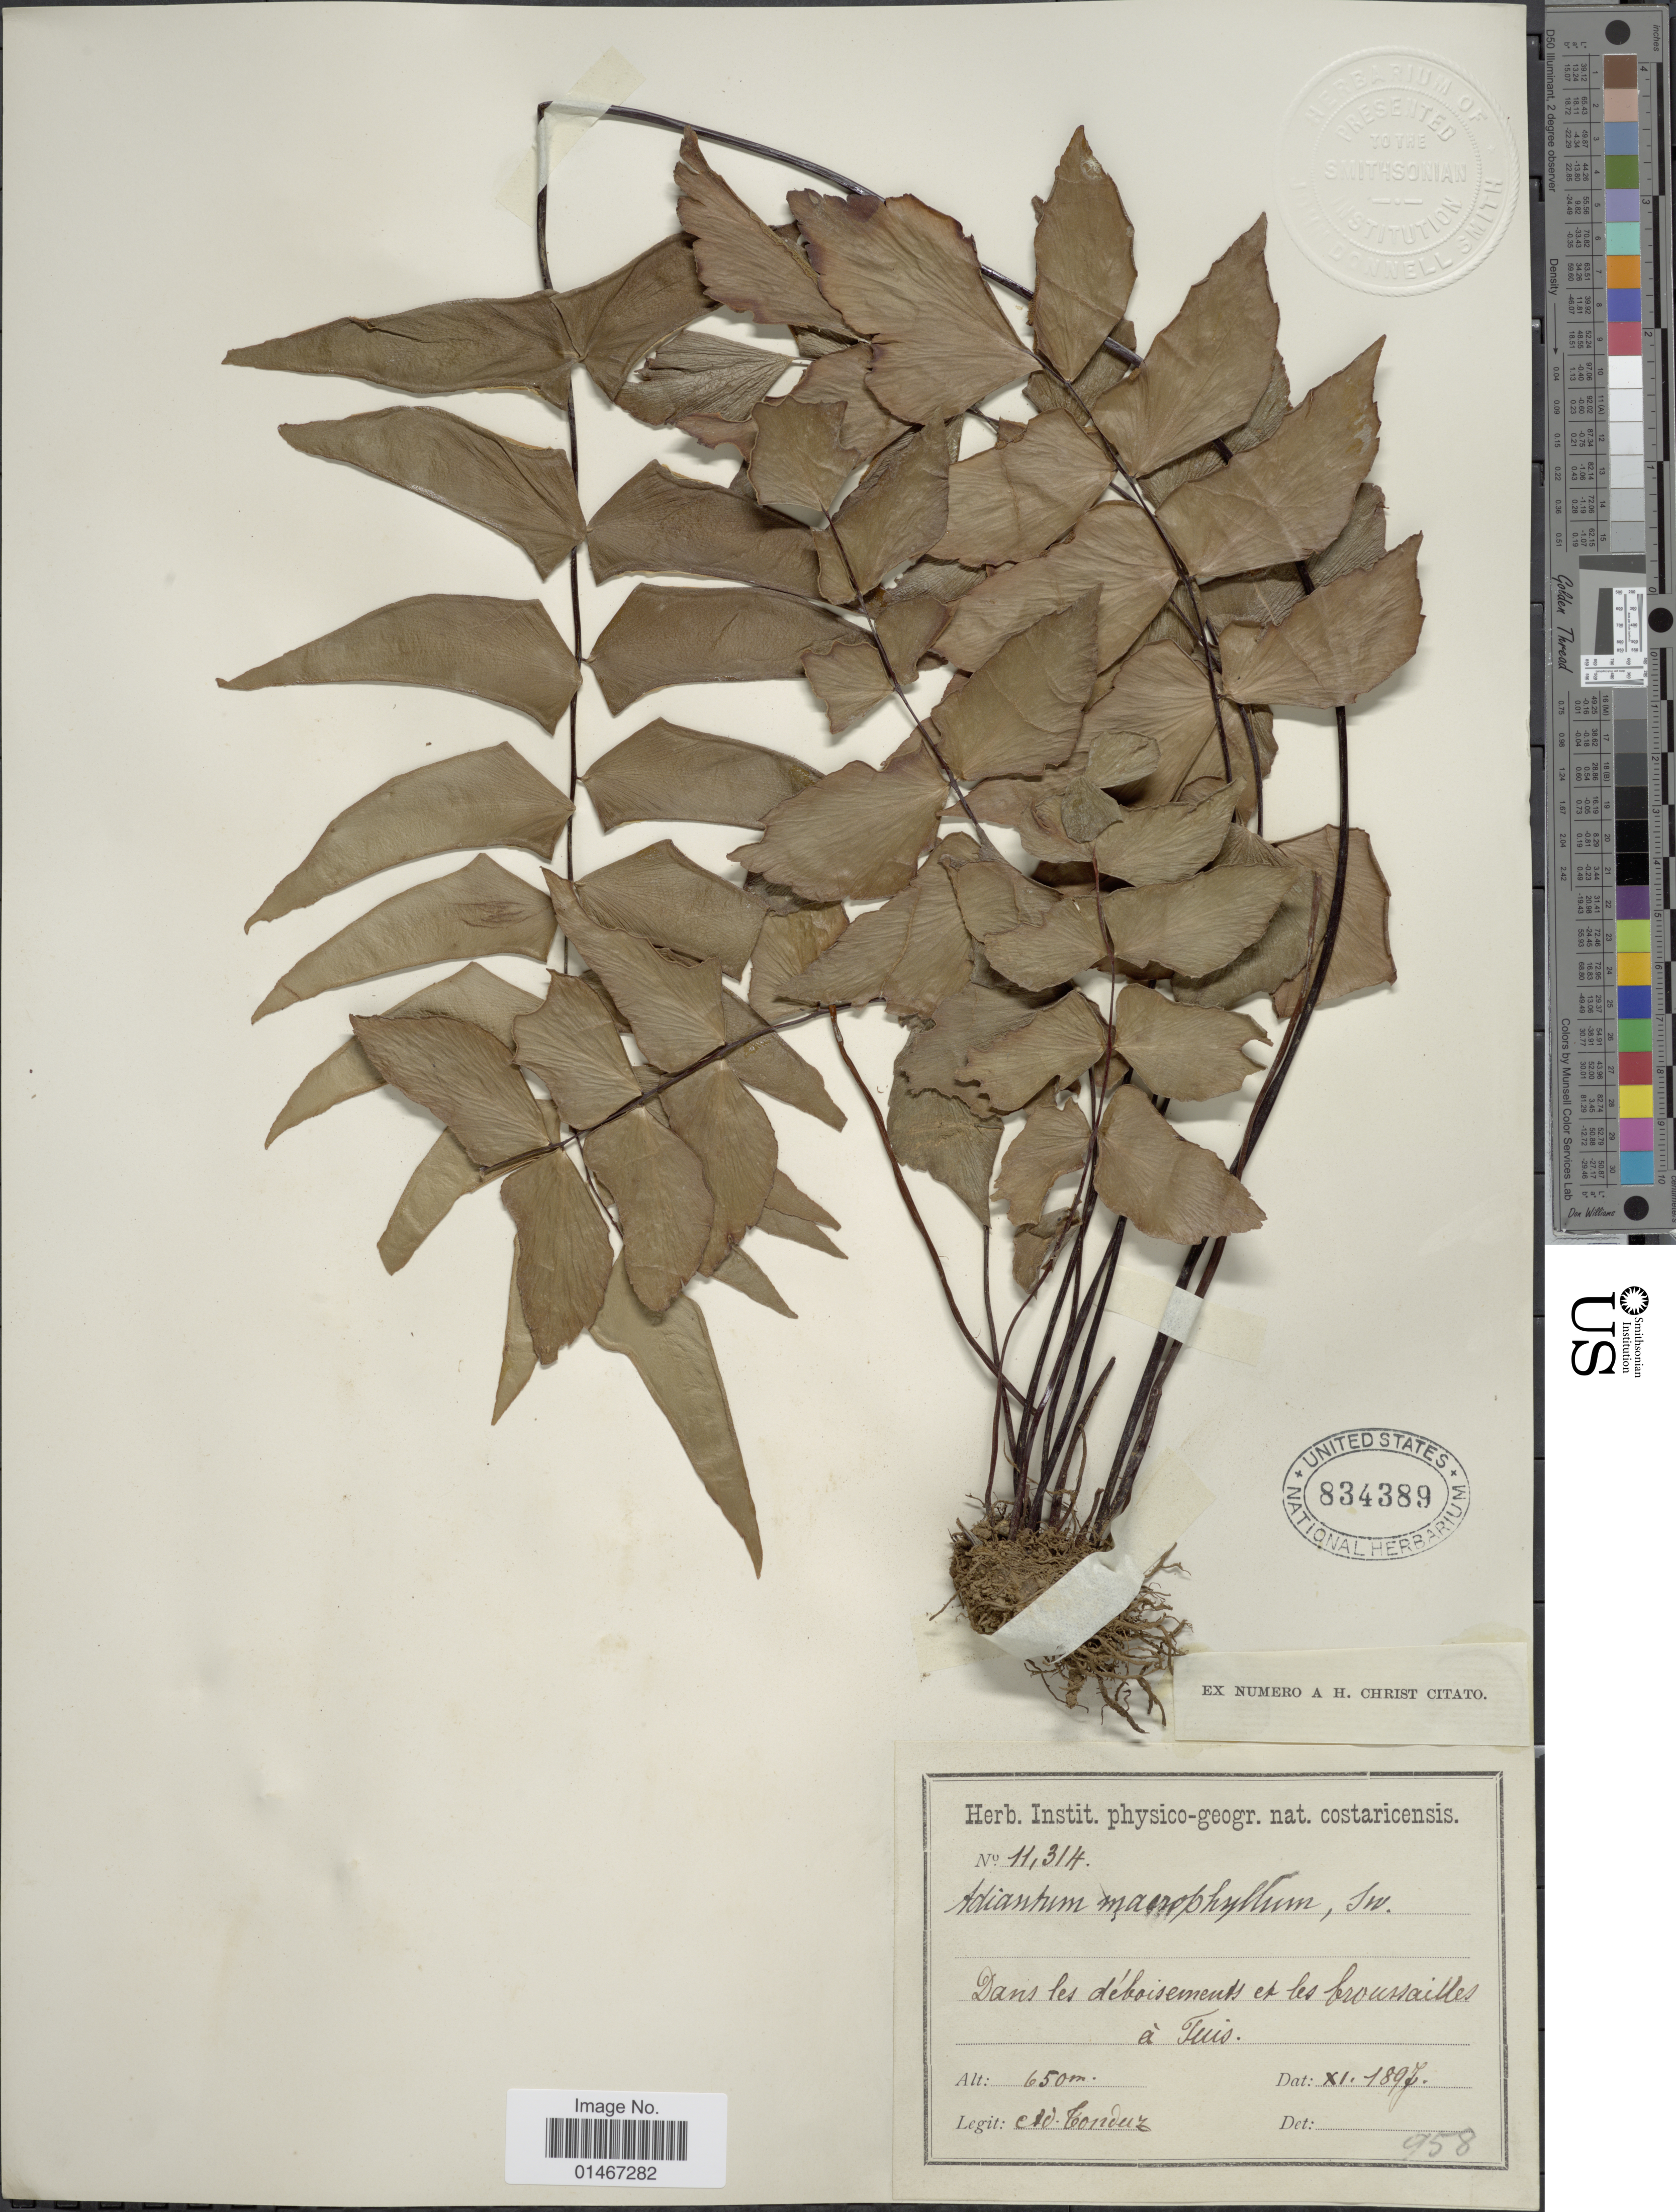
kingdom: Plantae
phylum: Tracheophyta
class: Polypodiopsida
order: Polypodiales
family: Pteridaceae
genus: Adiantum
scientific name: Adiantum macrophyllum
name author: Sw.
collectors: A. Tonduz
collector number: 11314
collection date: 1897-11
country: Costa Rica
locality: Dans les deboisements et les broussailles a Tuis.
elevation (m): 650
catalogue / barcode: US 834389